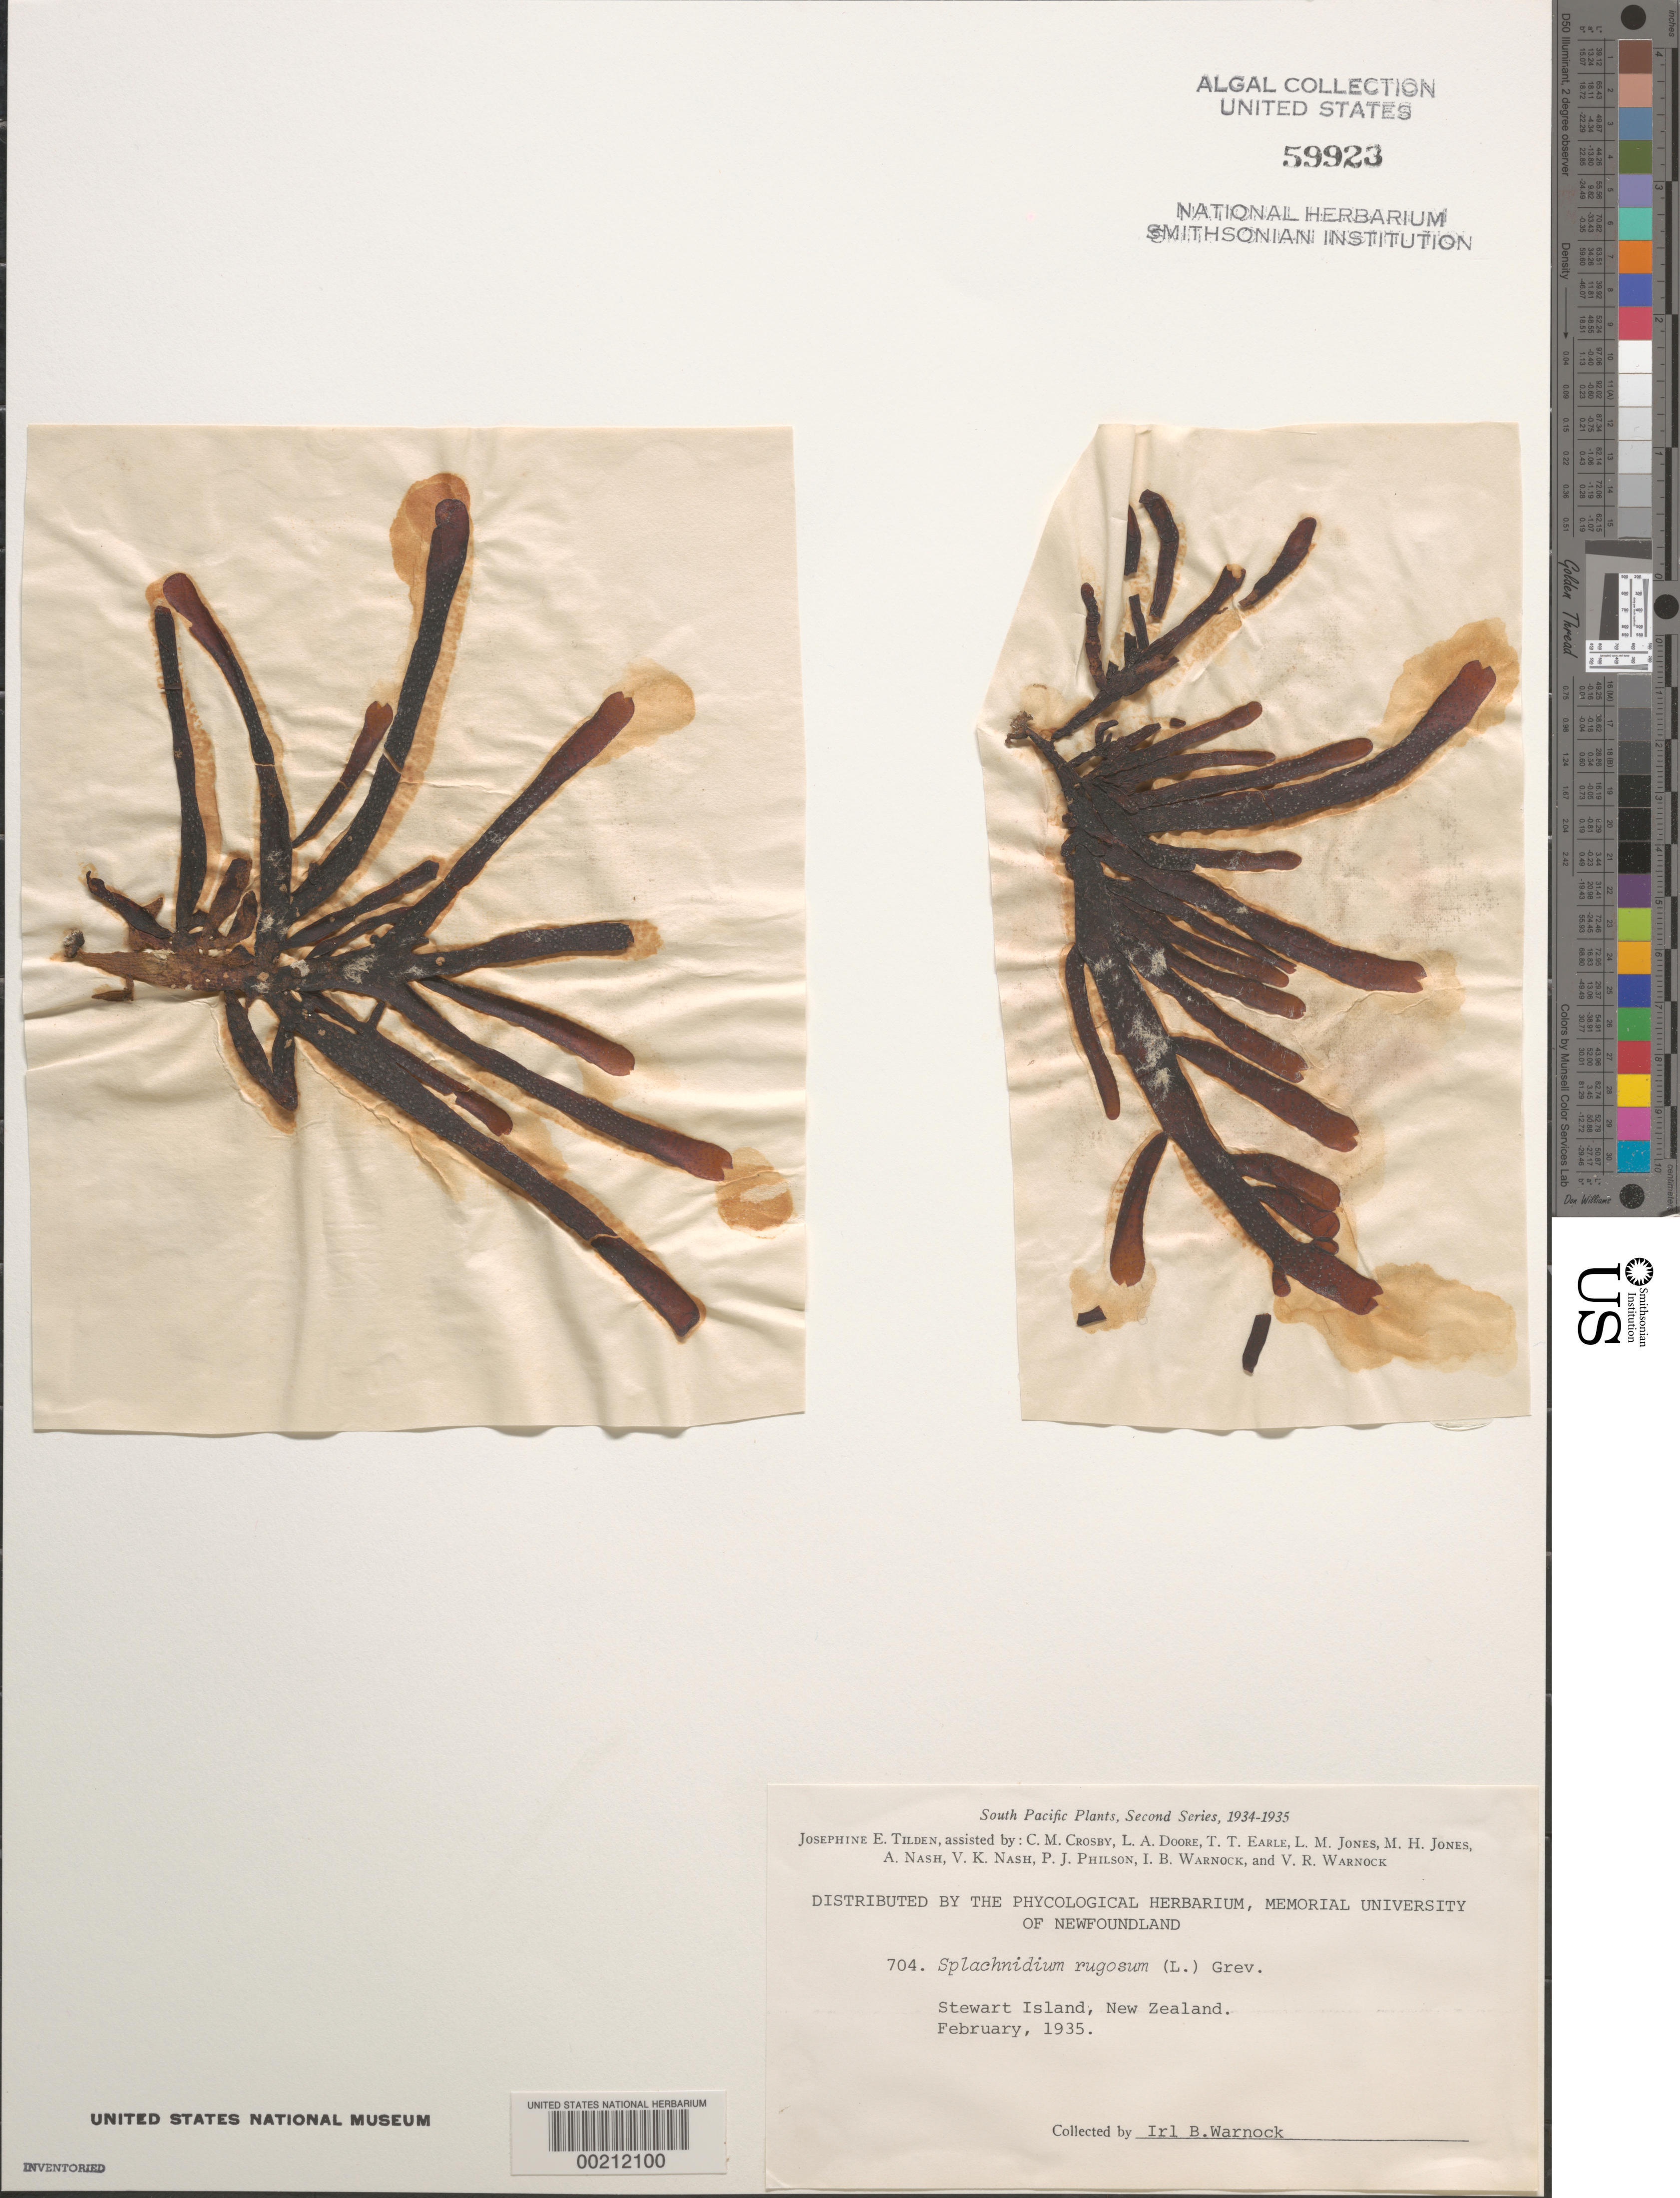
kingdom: Chromista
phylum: Ochrophyta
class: Phaeophyceae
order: Scytothamnales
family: Splachnidiaceae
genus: Splachnidium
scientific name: Splachnidium rugosum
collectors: I. Warnock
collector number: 704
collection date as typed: Feb 1935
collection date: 1935-02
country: New Zealand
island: Stewart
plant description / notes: Tilden, South Pacific Plants, Second Series, 1934-1935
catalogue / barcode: US 59923